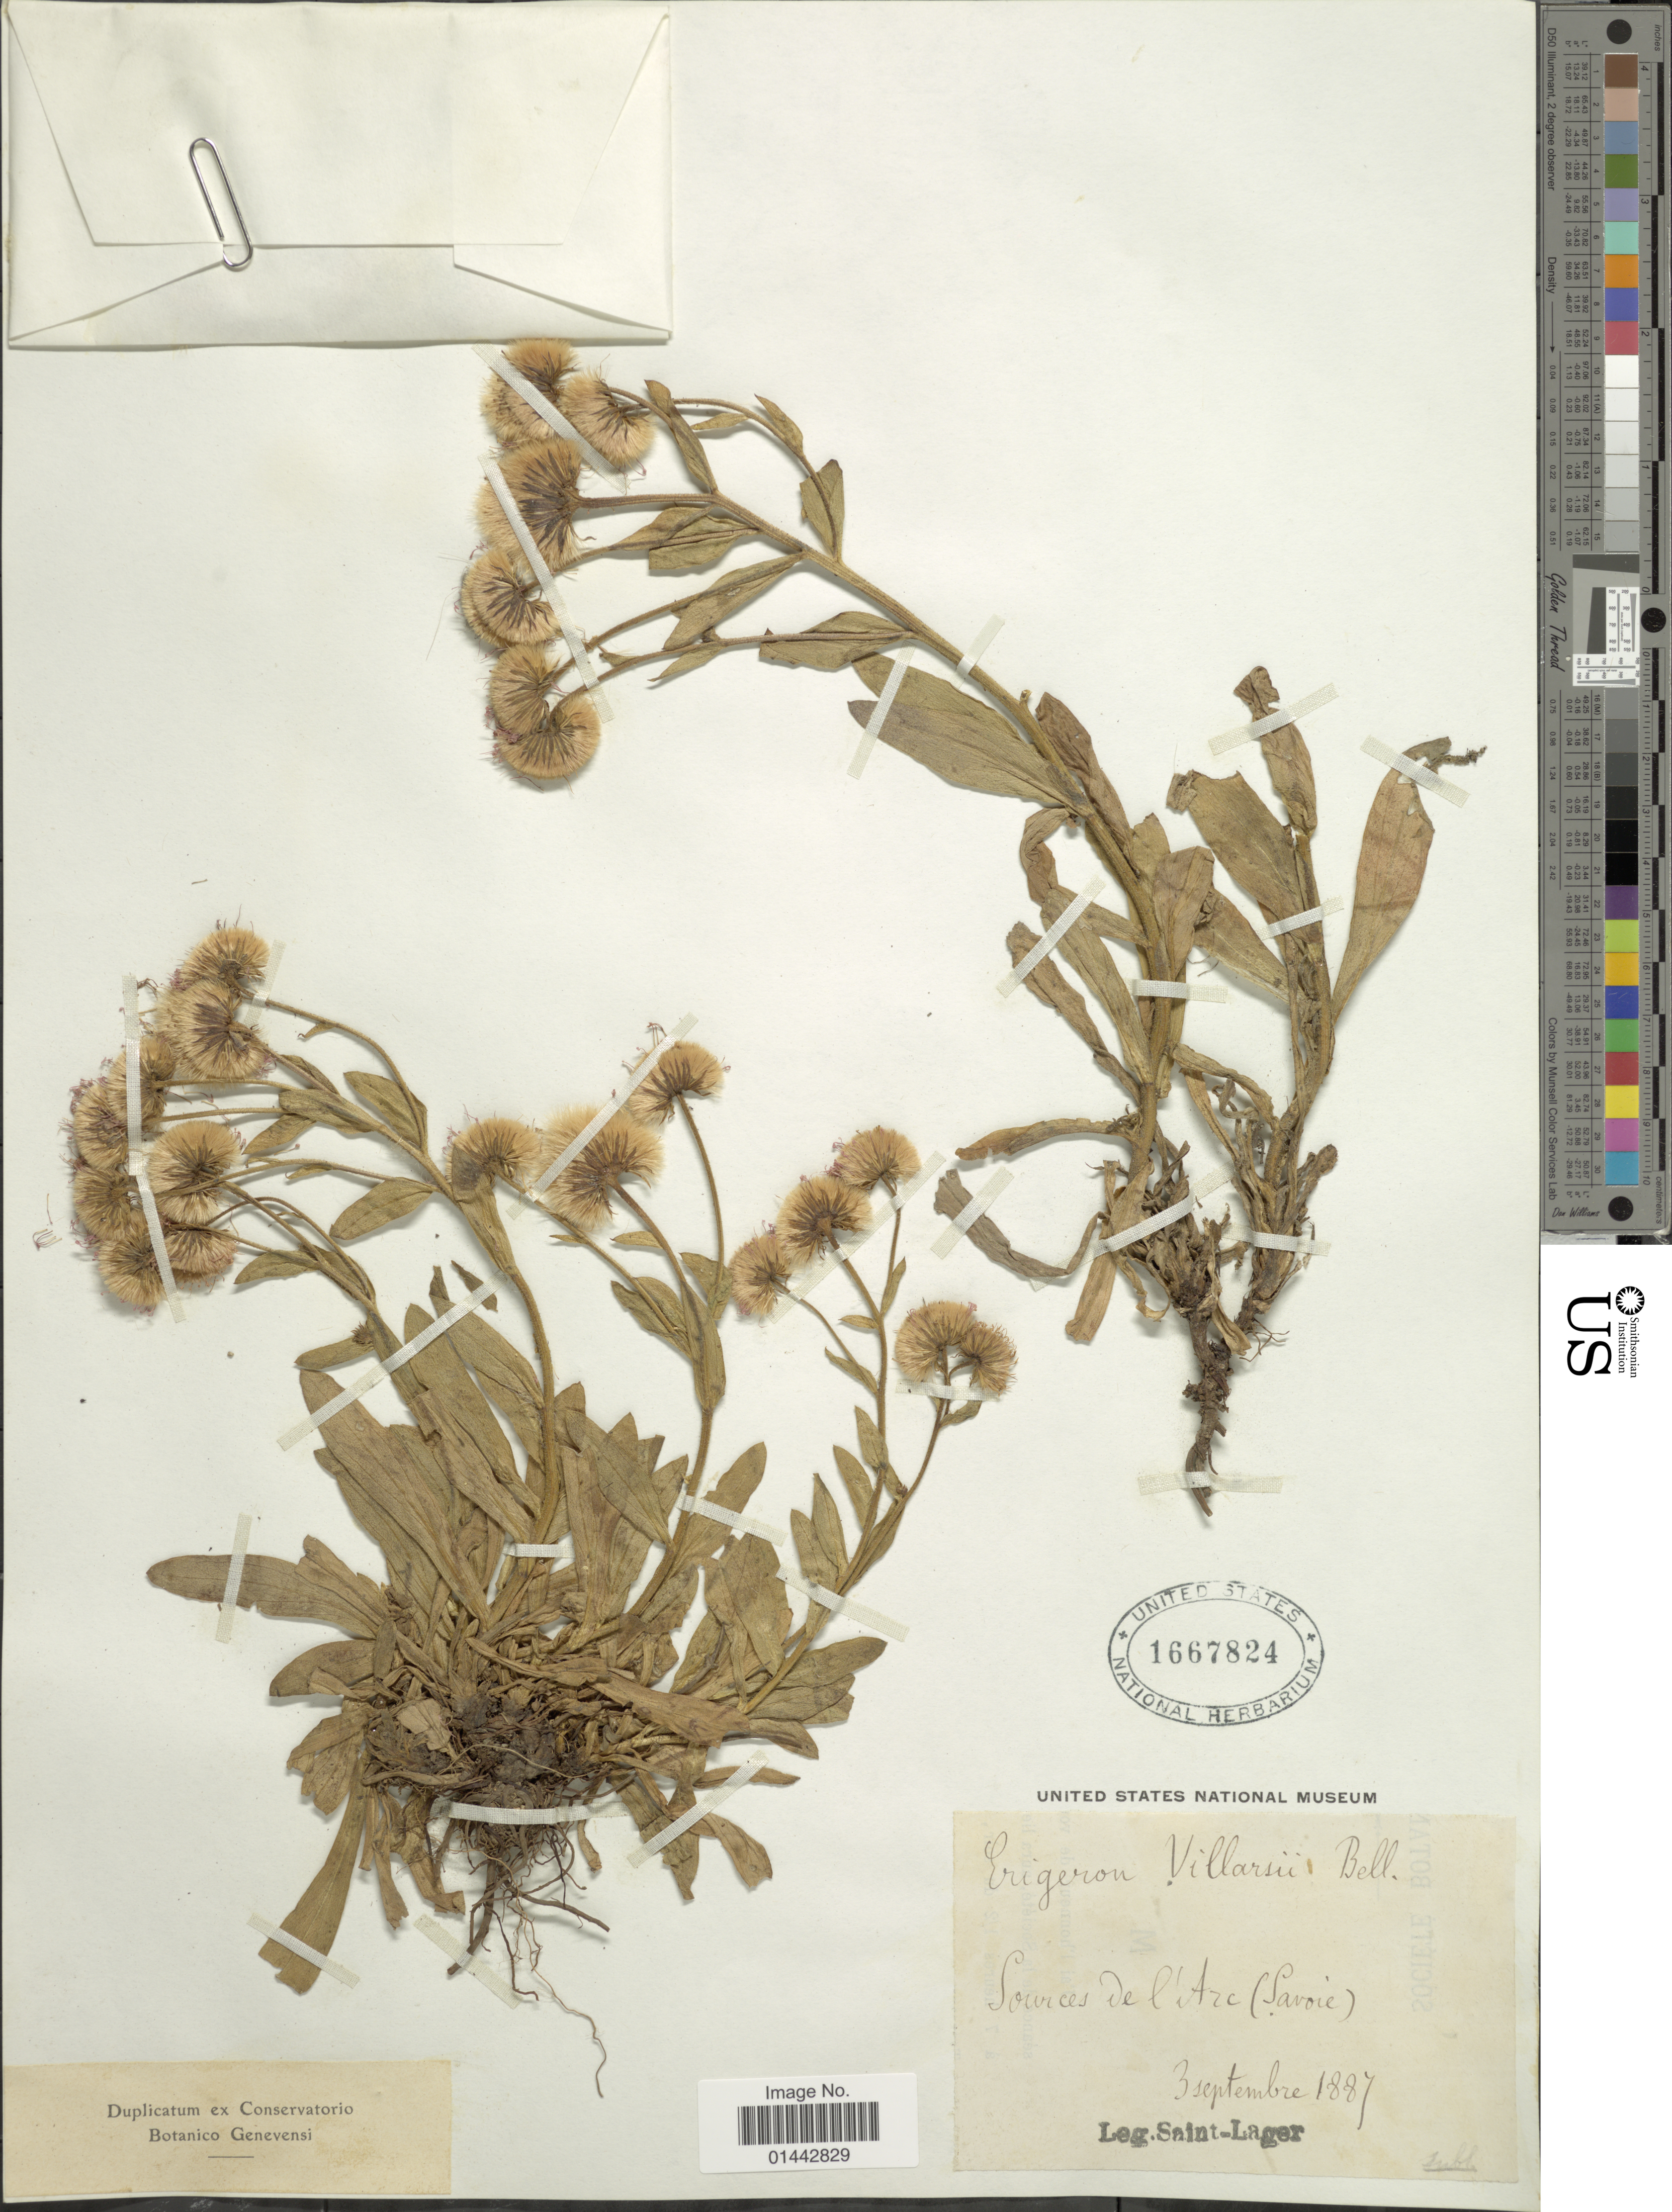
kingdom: Plantae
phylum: Tracheophyta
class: Magnoliopsida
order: Asterales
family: Asteraceae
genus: Erigeron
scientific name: Erigeron villarsii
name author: Bellardi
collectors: Saint-Lager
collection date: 1887-09-03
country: France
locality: Sources del l'itre (Savoie).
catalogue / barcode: US 1667824